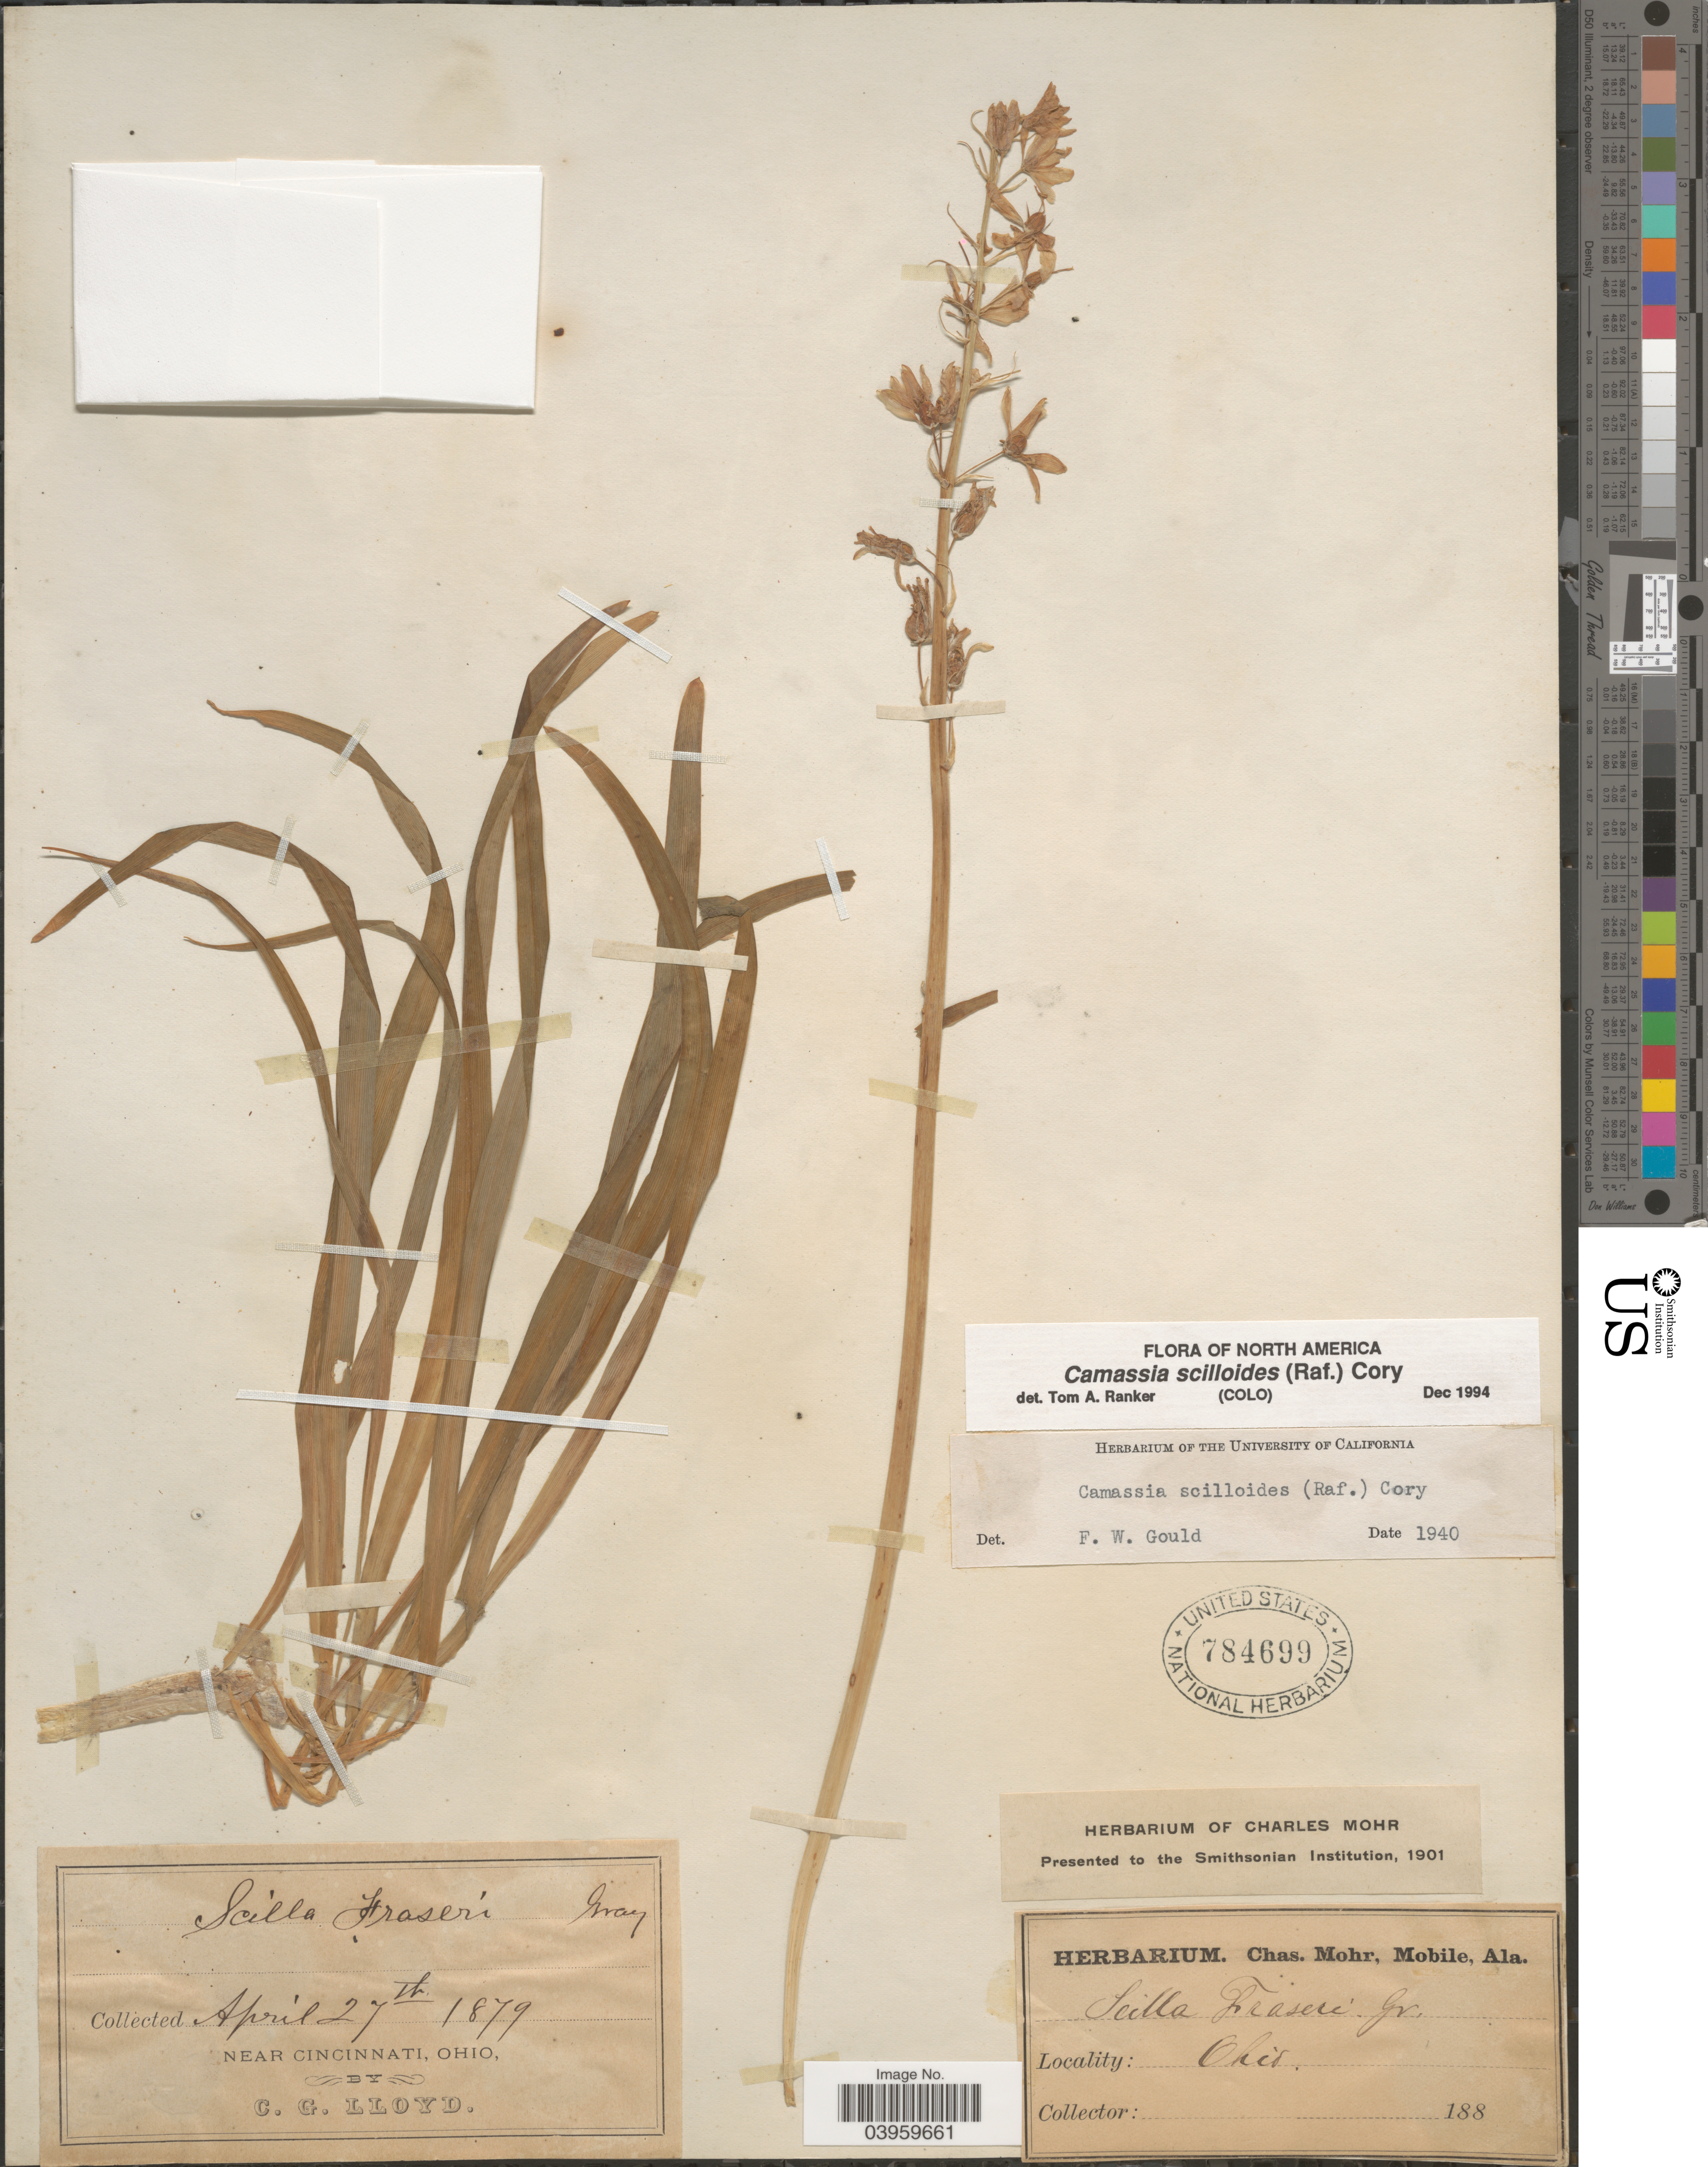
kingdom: Plantae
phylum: Tracheophyta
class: Liliopsida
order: Asparagales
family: Asparagaceae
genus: Camassia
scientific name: Camassia scilloides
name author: (Raf.) Cory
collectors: C. G. Lloyd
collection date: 1879-04-27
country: United States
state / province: Ohio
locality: Near Cincinnati.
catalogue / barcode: US 784699